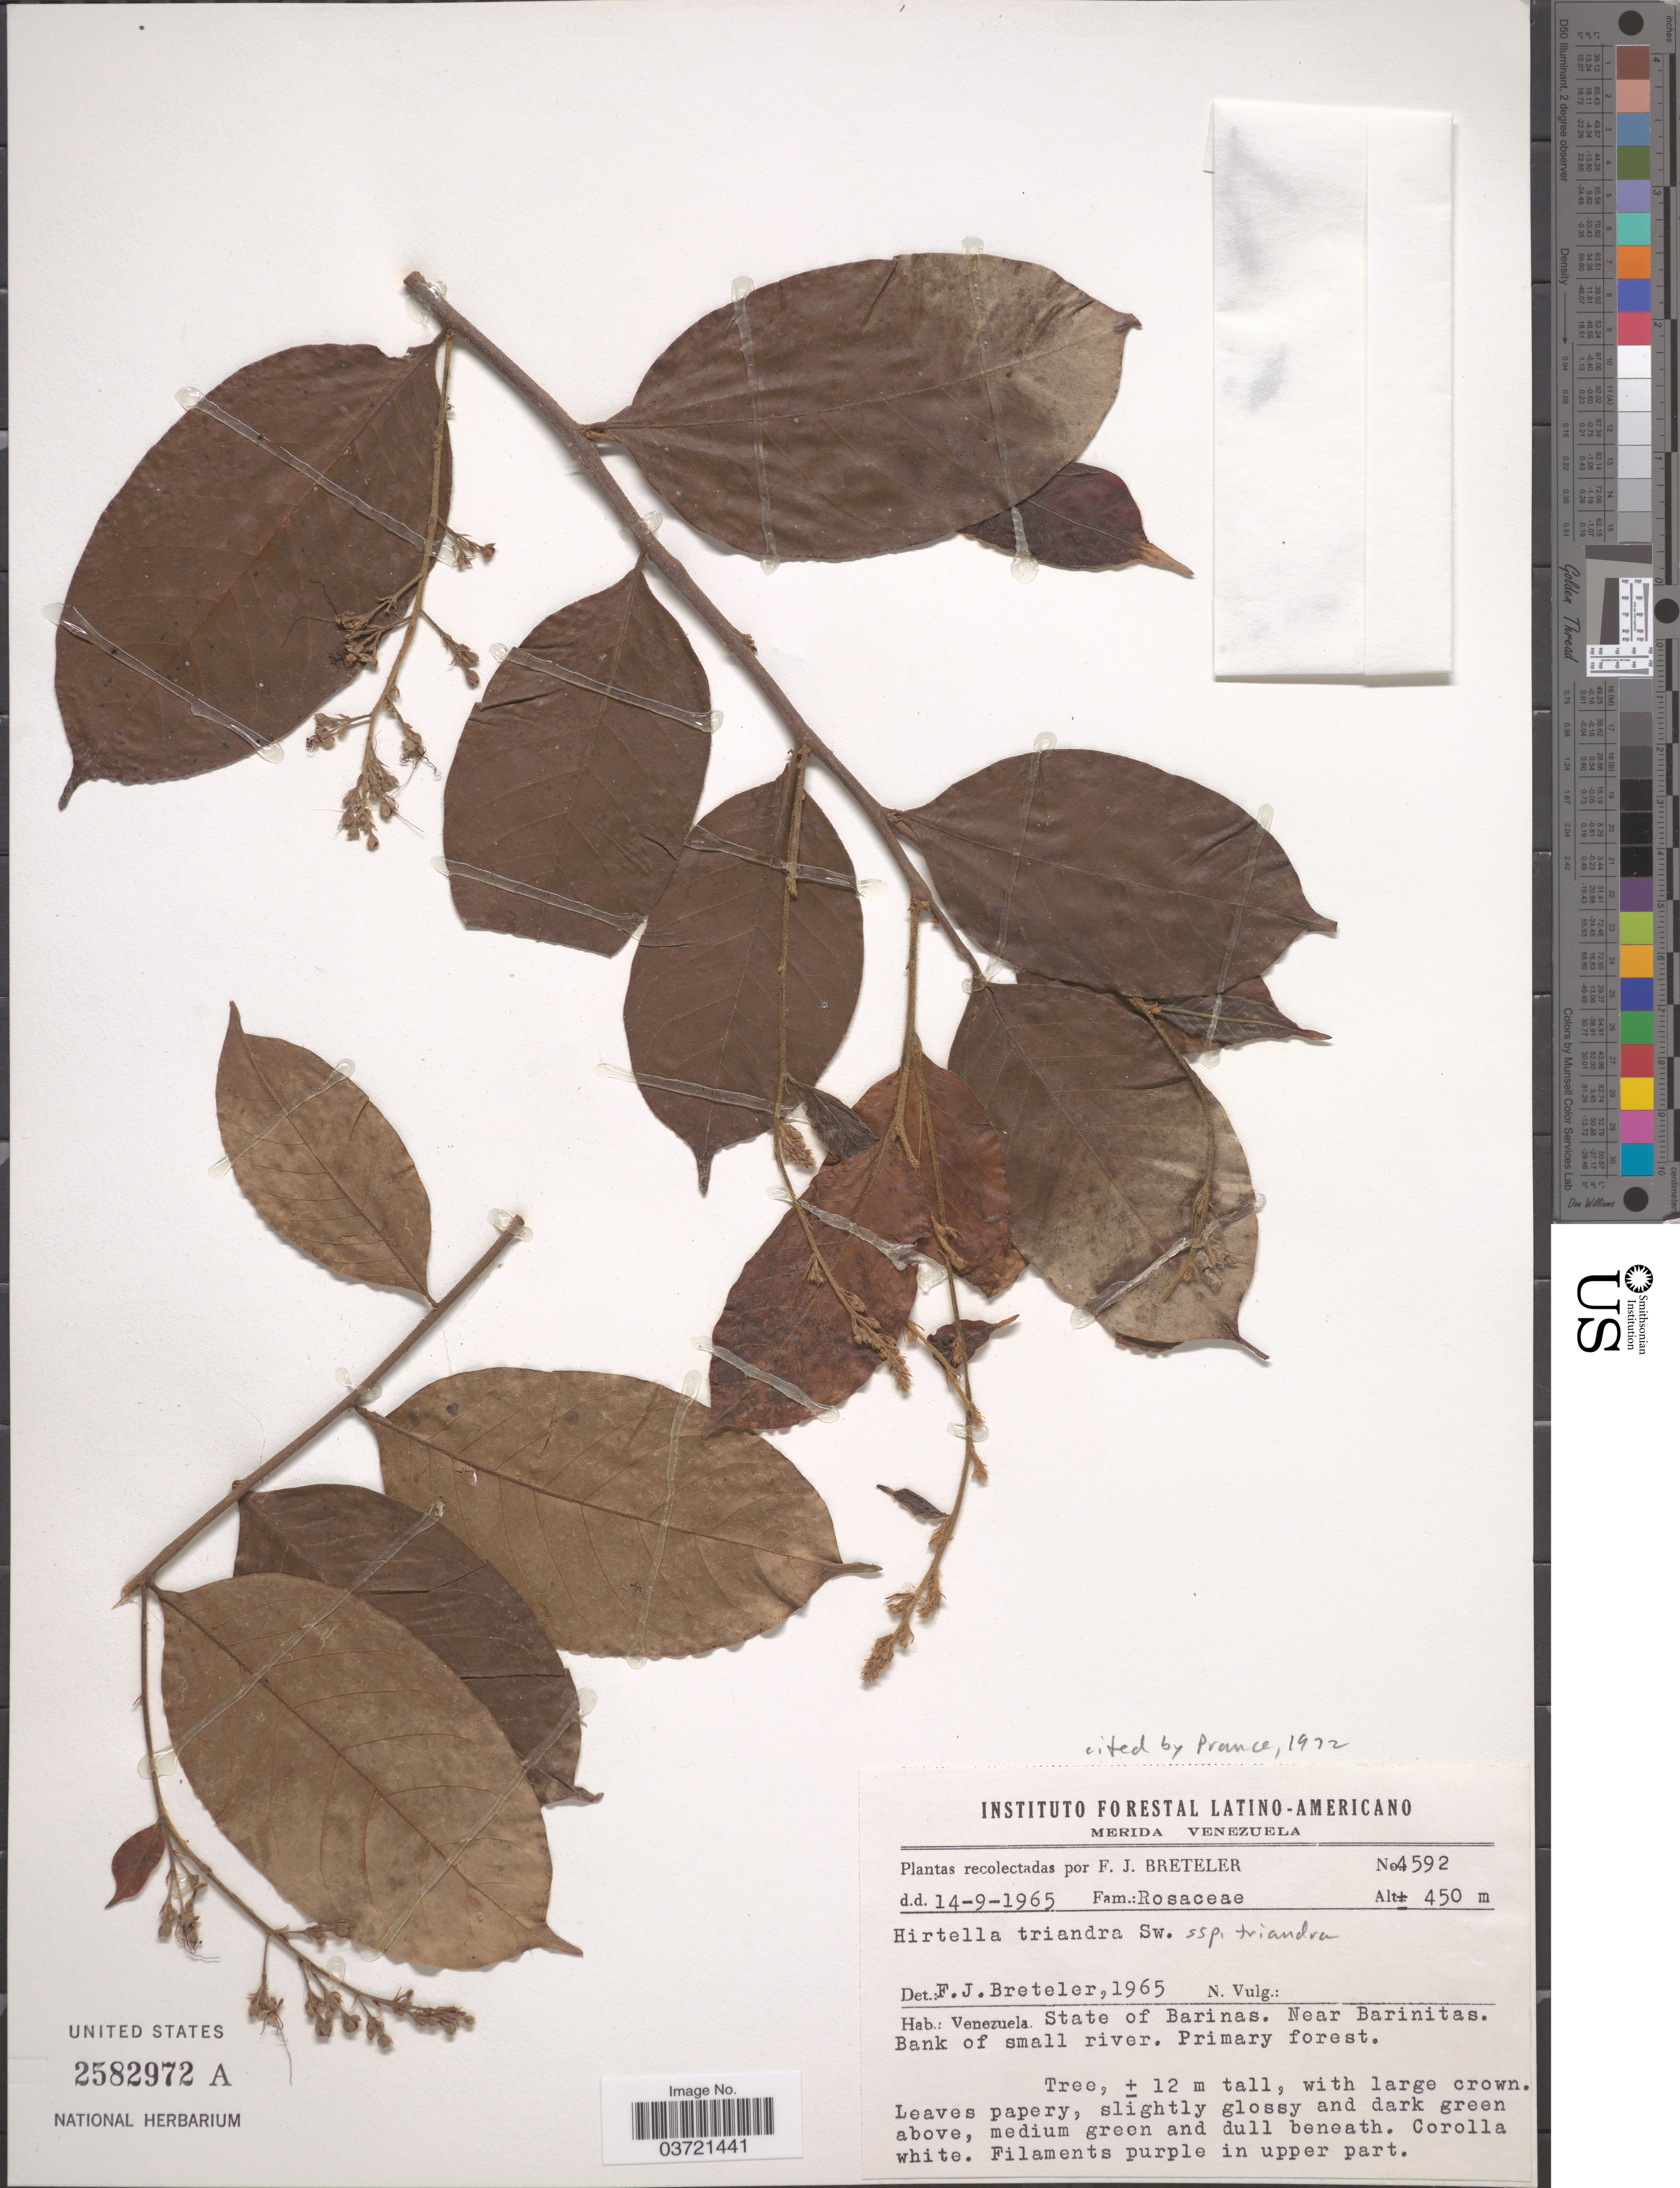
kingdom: Plantae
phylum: Tracheophyta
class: Magnoliopsida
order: Malpighiales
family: Chrysobalanaceae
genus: Hirtella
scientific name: Hirtella triandra subsp. triandra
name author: Sw.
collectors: F. J. Breteler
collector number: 4592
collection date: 1965-09-14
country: Venezuela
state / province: Barinas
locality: Near Barinitas. Bank of small river.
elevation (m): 450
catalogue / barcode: US 2582972A